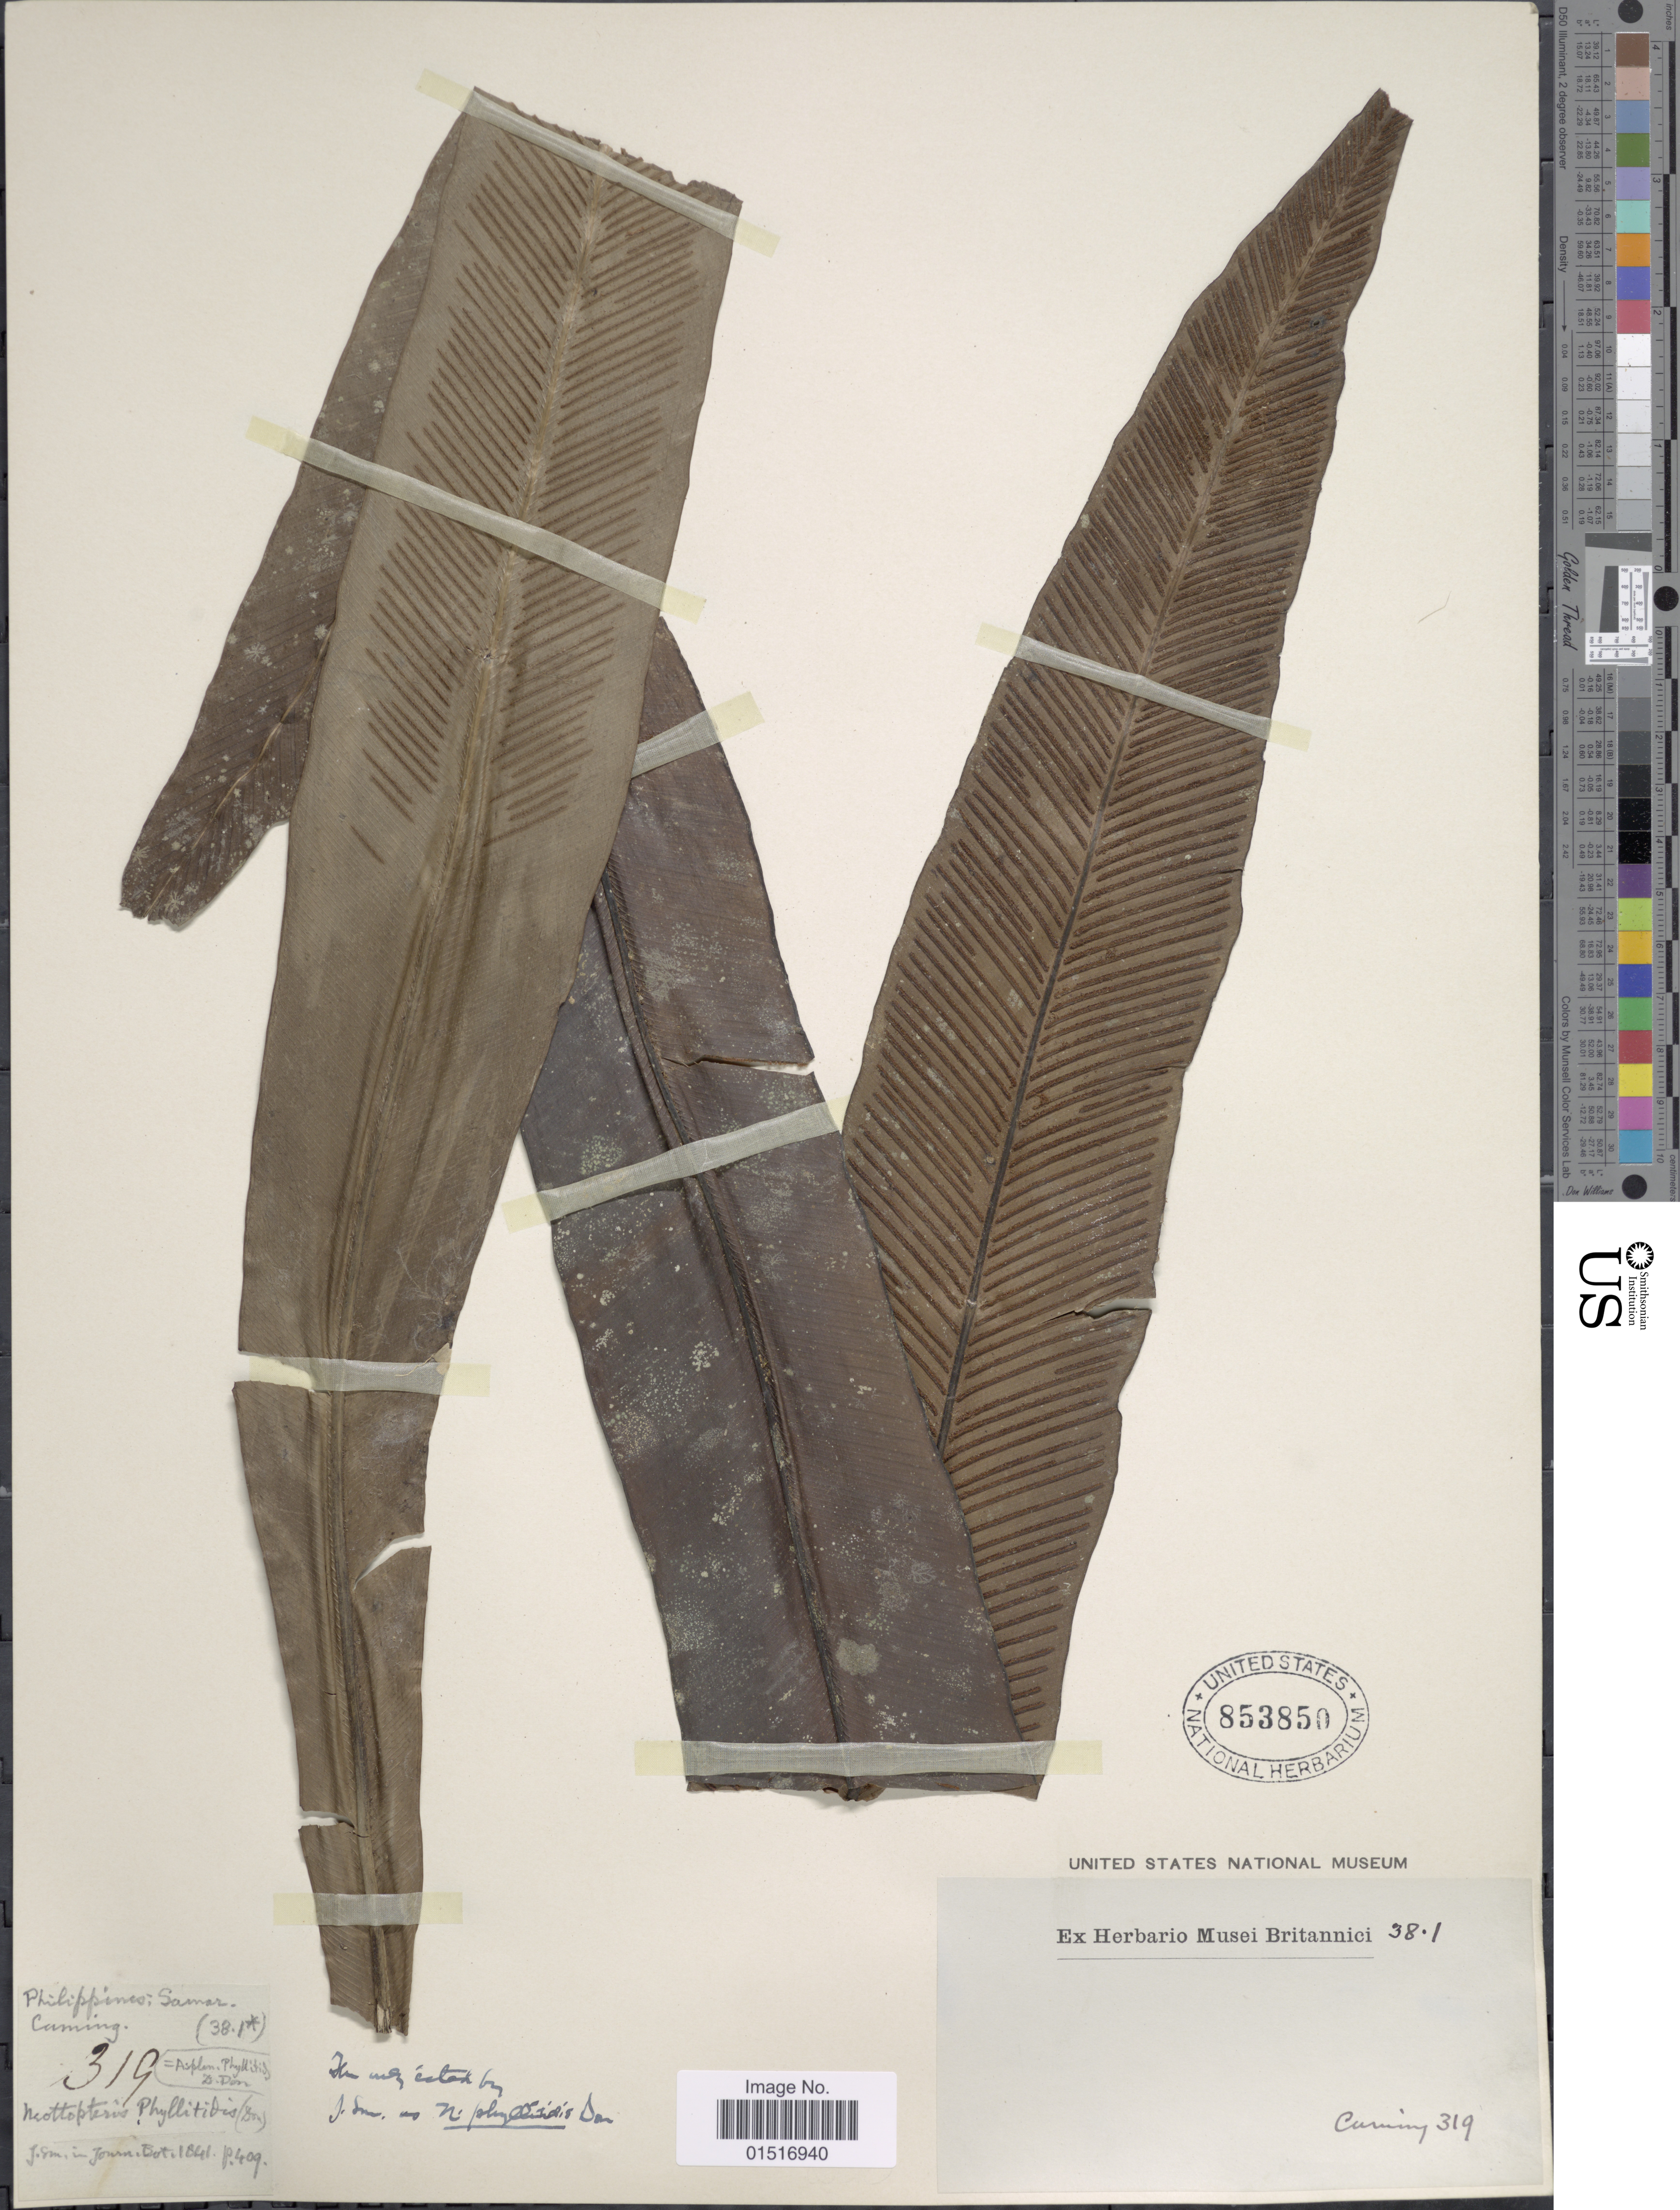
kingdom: Plantae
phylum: Tracheophyta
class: Polypodiopsida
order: Polypodiales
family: Aspleniaceae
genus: Asplenium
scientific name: Asplenium phyllitidis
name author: D. Don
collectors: -. Cuming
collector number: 319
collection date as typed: Transcribed d/m/y: /4/9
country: Philippines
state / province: Eastern Visayas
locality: Samar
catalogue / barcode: US 853850